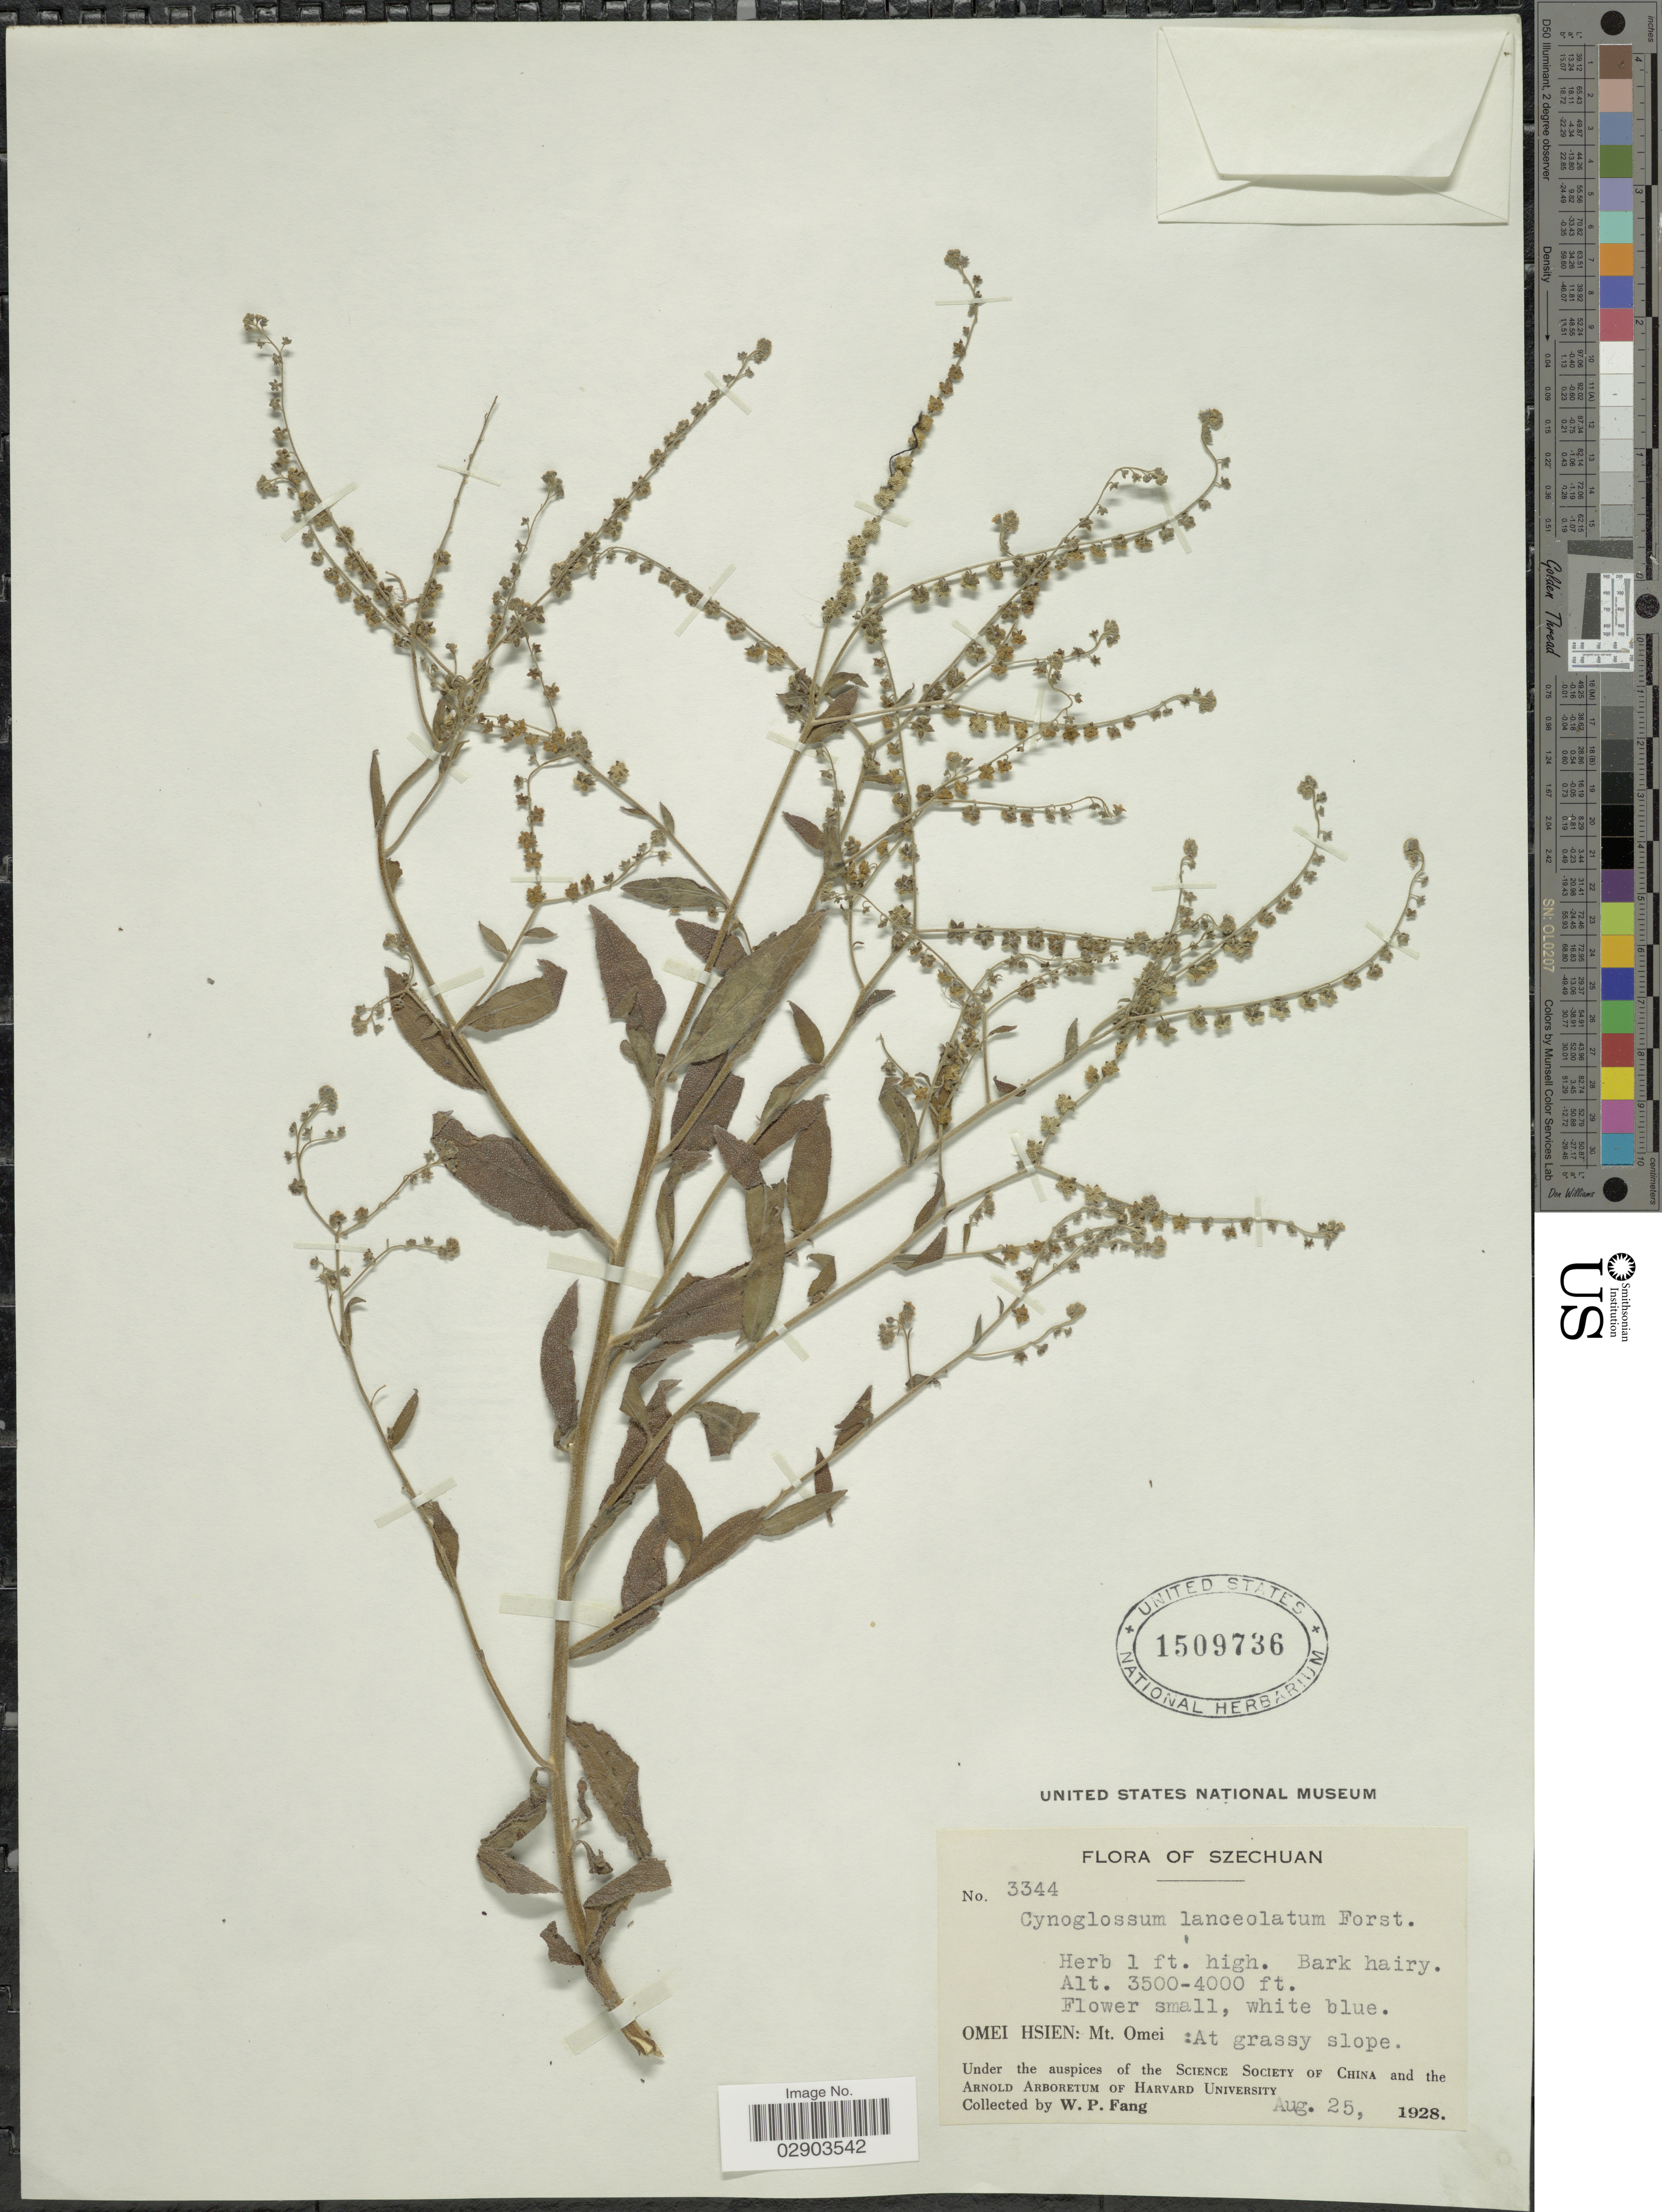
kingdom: Plantae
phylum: Tracheophyta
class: Magnoliopsida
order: Boraginales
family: Boraginaceae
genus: Cynoglossum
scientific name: Cynoglossum lanceolatum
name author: Forssk.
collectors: W. P. Fang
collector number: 3344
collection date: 1928-08-25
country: China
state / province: Sichuan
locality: Szechuan. Omei Hsien: Mt. Omei.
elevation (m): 1067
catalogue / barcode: US 1509736